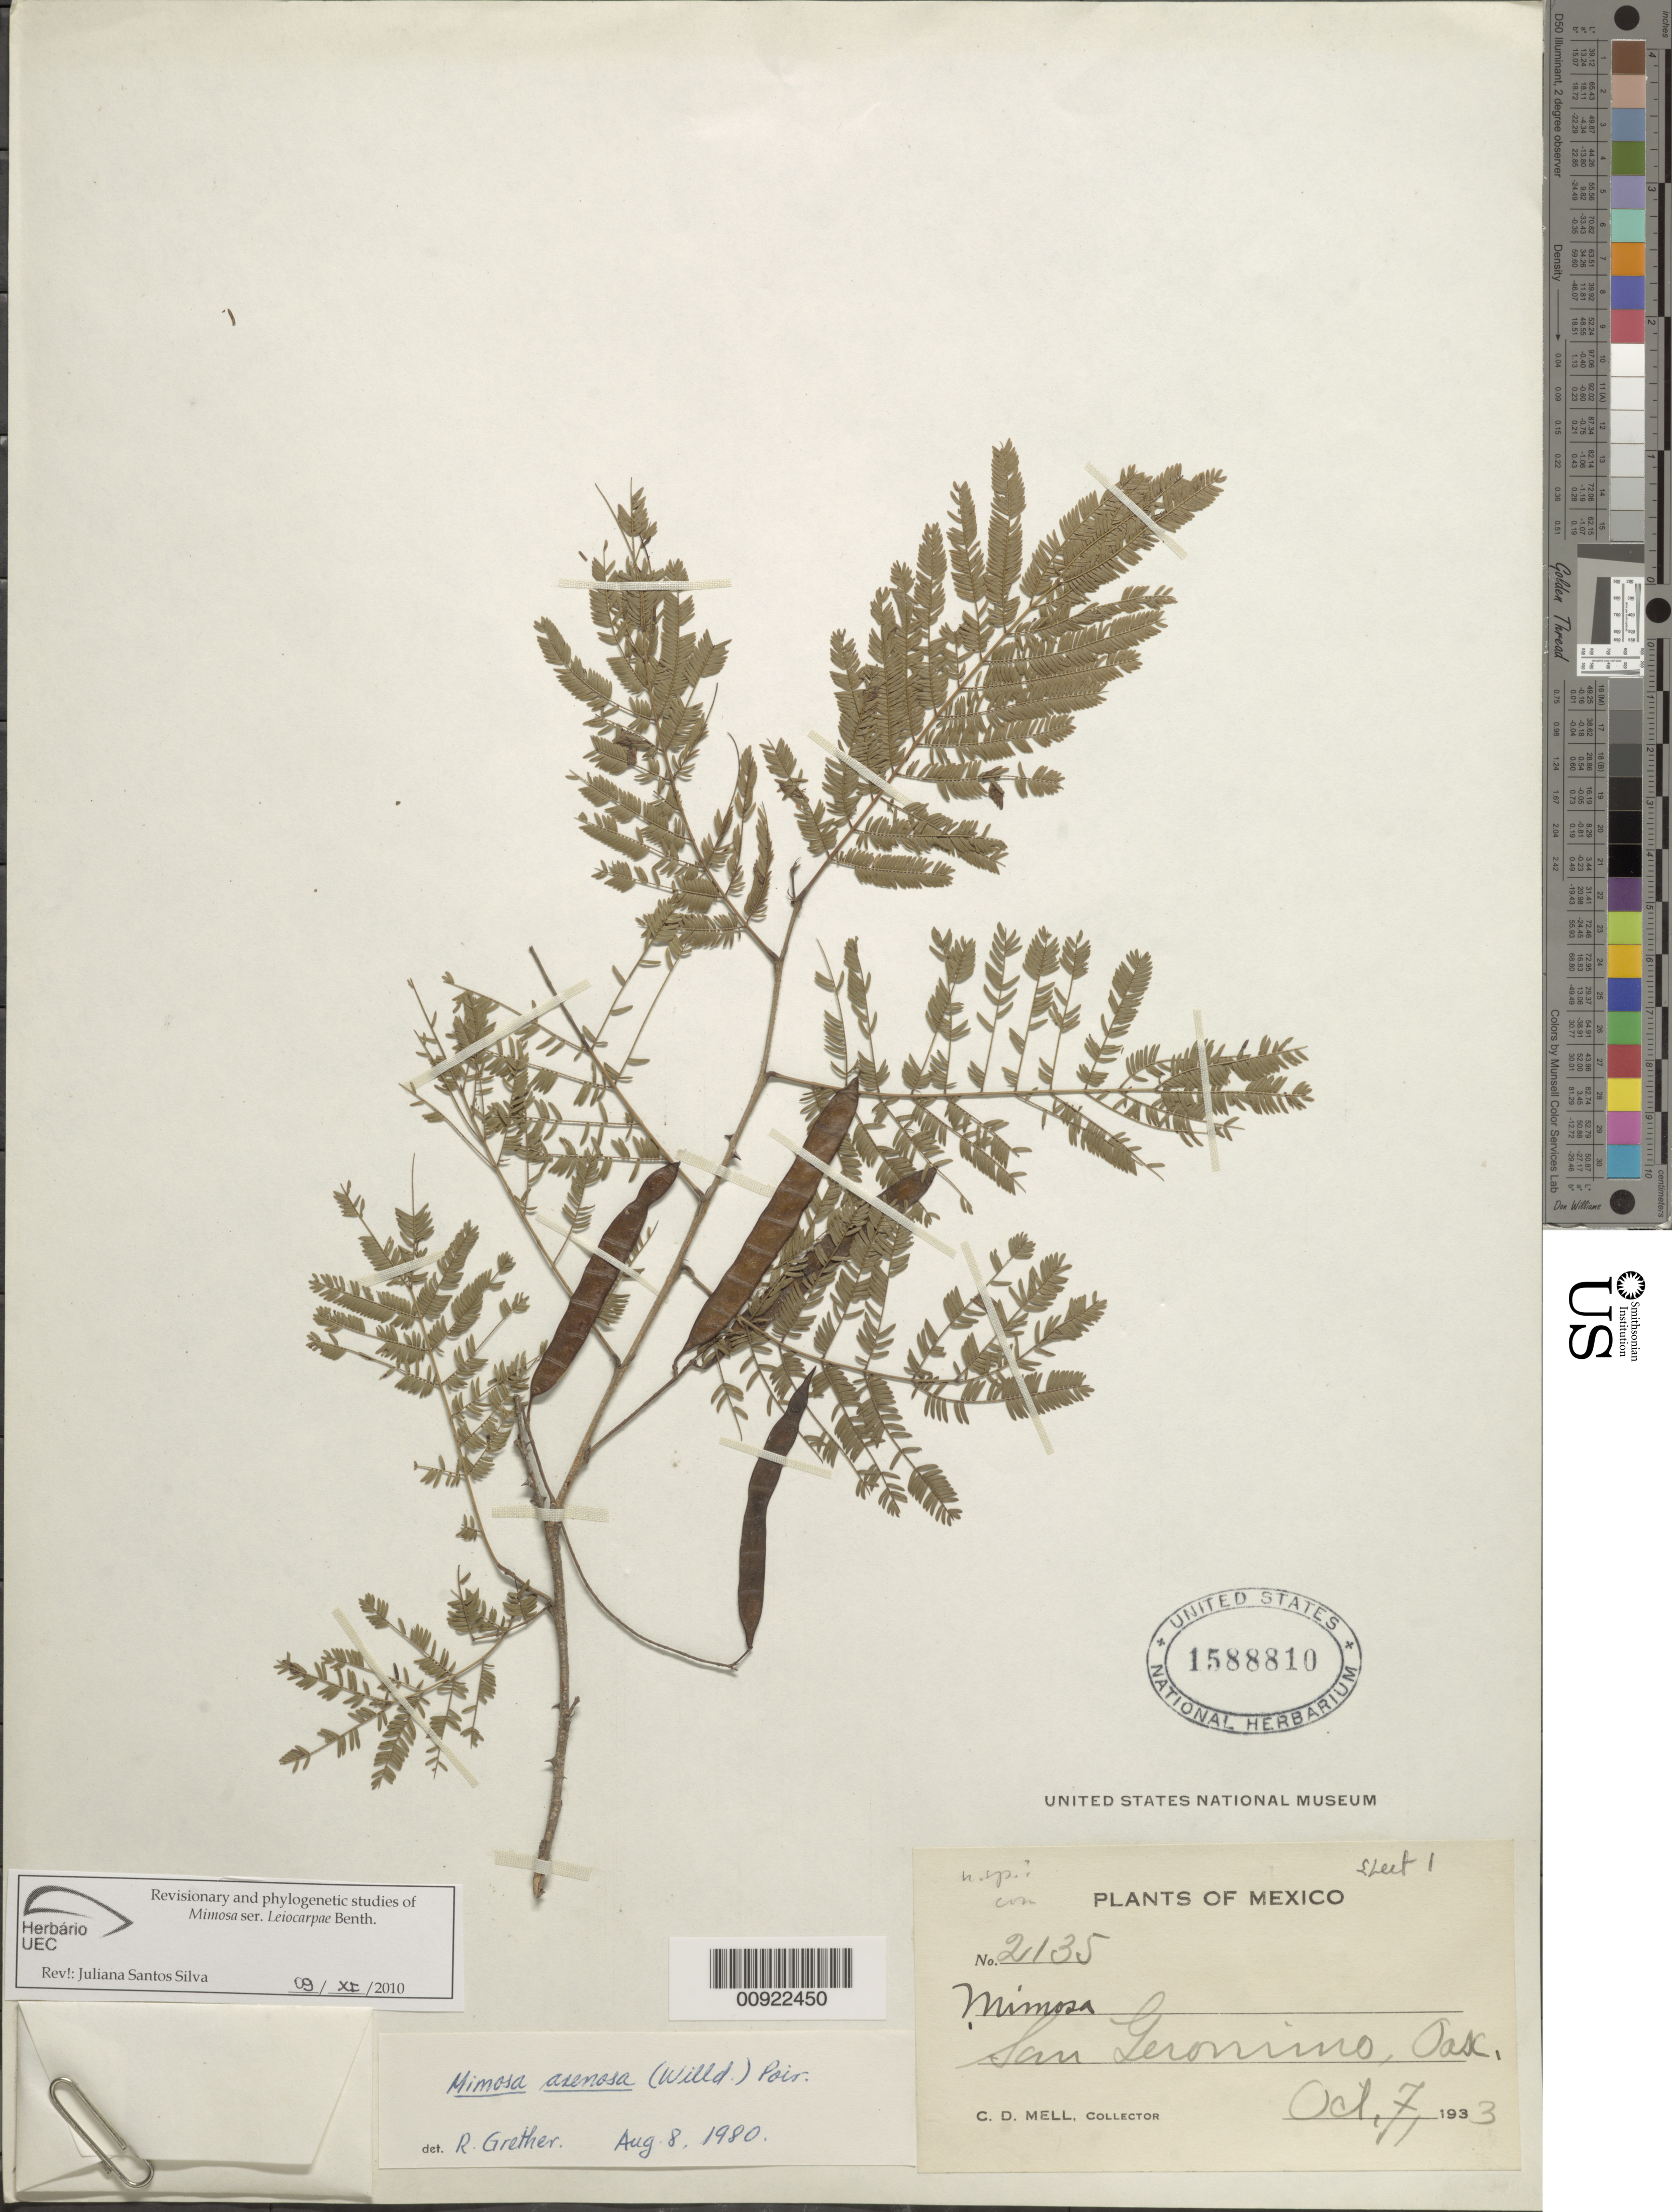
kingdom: Plantae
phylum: Tracheophyta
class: Magnoliopsida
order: Fabales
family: Fabaceae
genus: Mimosa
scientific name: Mimosa arenosa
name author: (Willd.) Poir.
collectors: C. D. Mell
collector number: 2135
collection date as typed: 07 Oct 1933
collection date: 1933-10-07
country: Mexico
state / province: Oaxaca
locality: San Geronimo, Oax.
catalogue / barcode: US 1588810